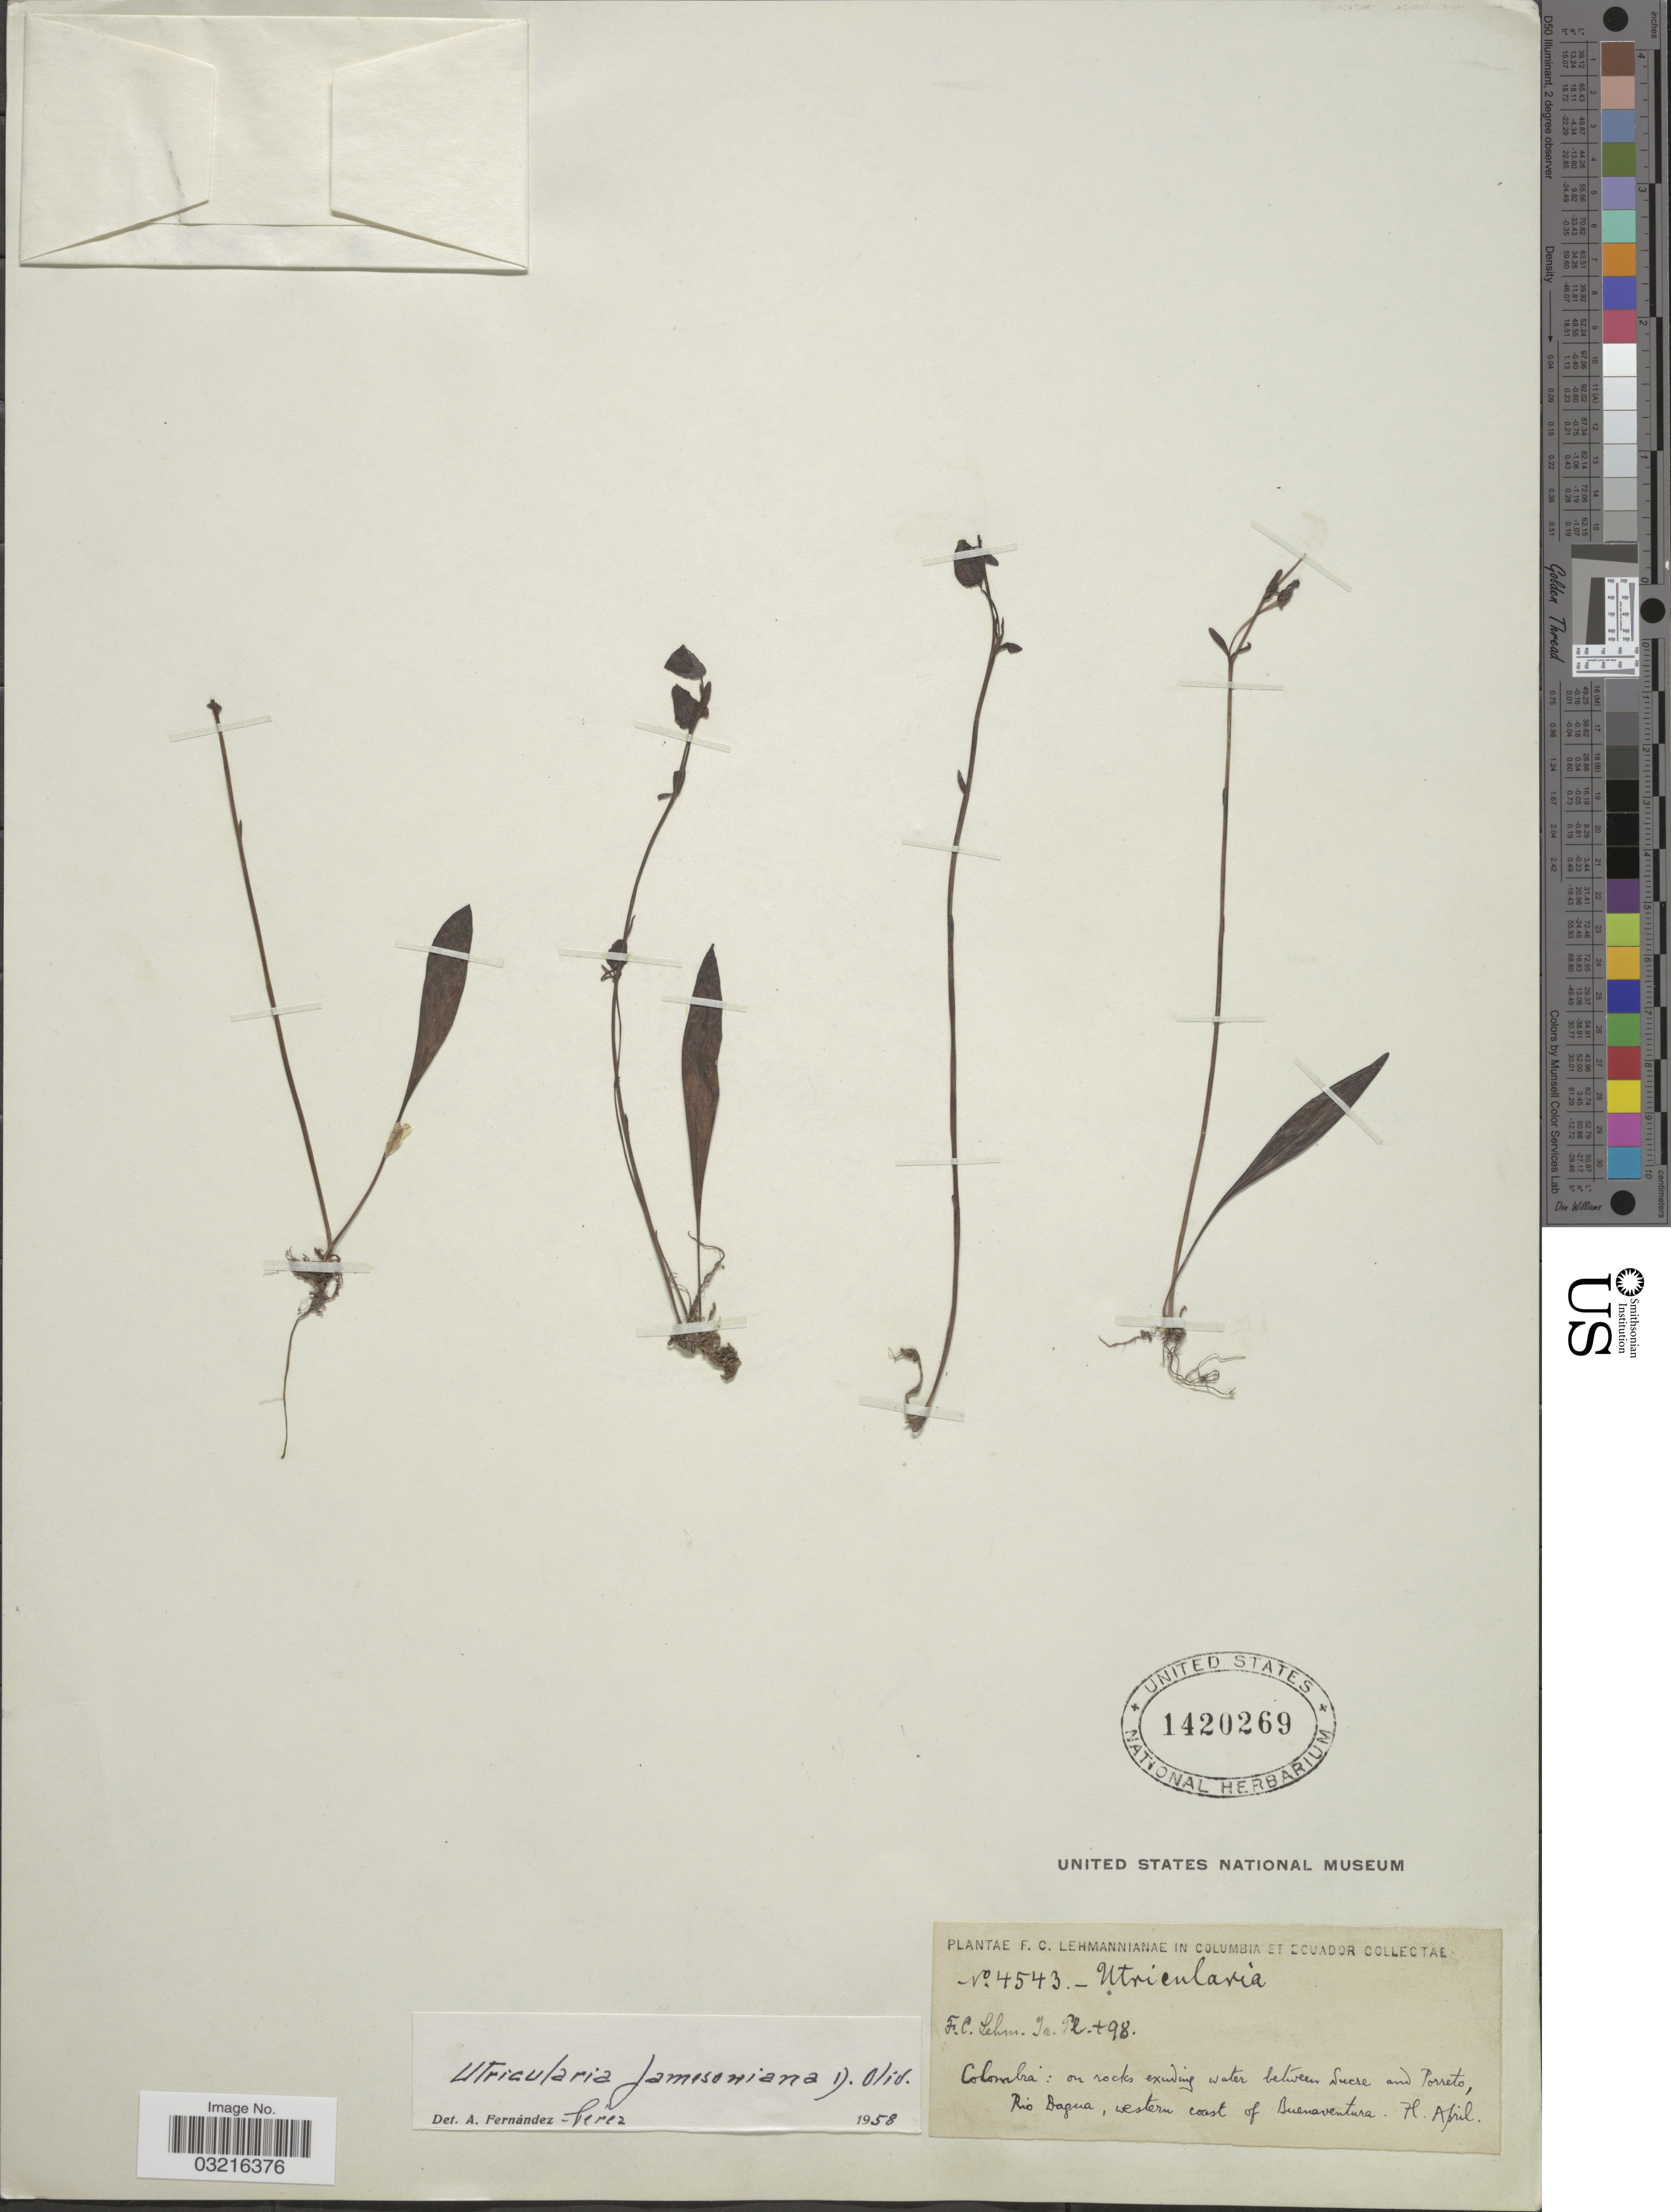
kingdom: Plantae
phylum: Tracheophyta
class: Magnoliopsida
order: Lamiales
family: Lentibulariaceae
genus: Utricularia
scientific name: Utricularia jamesoniana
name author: Oliv.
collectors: F. C. Lehmann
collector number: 4543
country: Colombia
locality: On rocks exuding water between Sucre and Porreto, Rio Dagua, western coast of Buenaventura.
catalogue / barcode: US 1420269